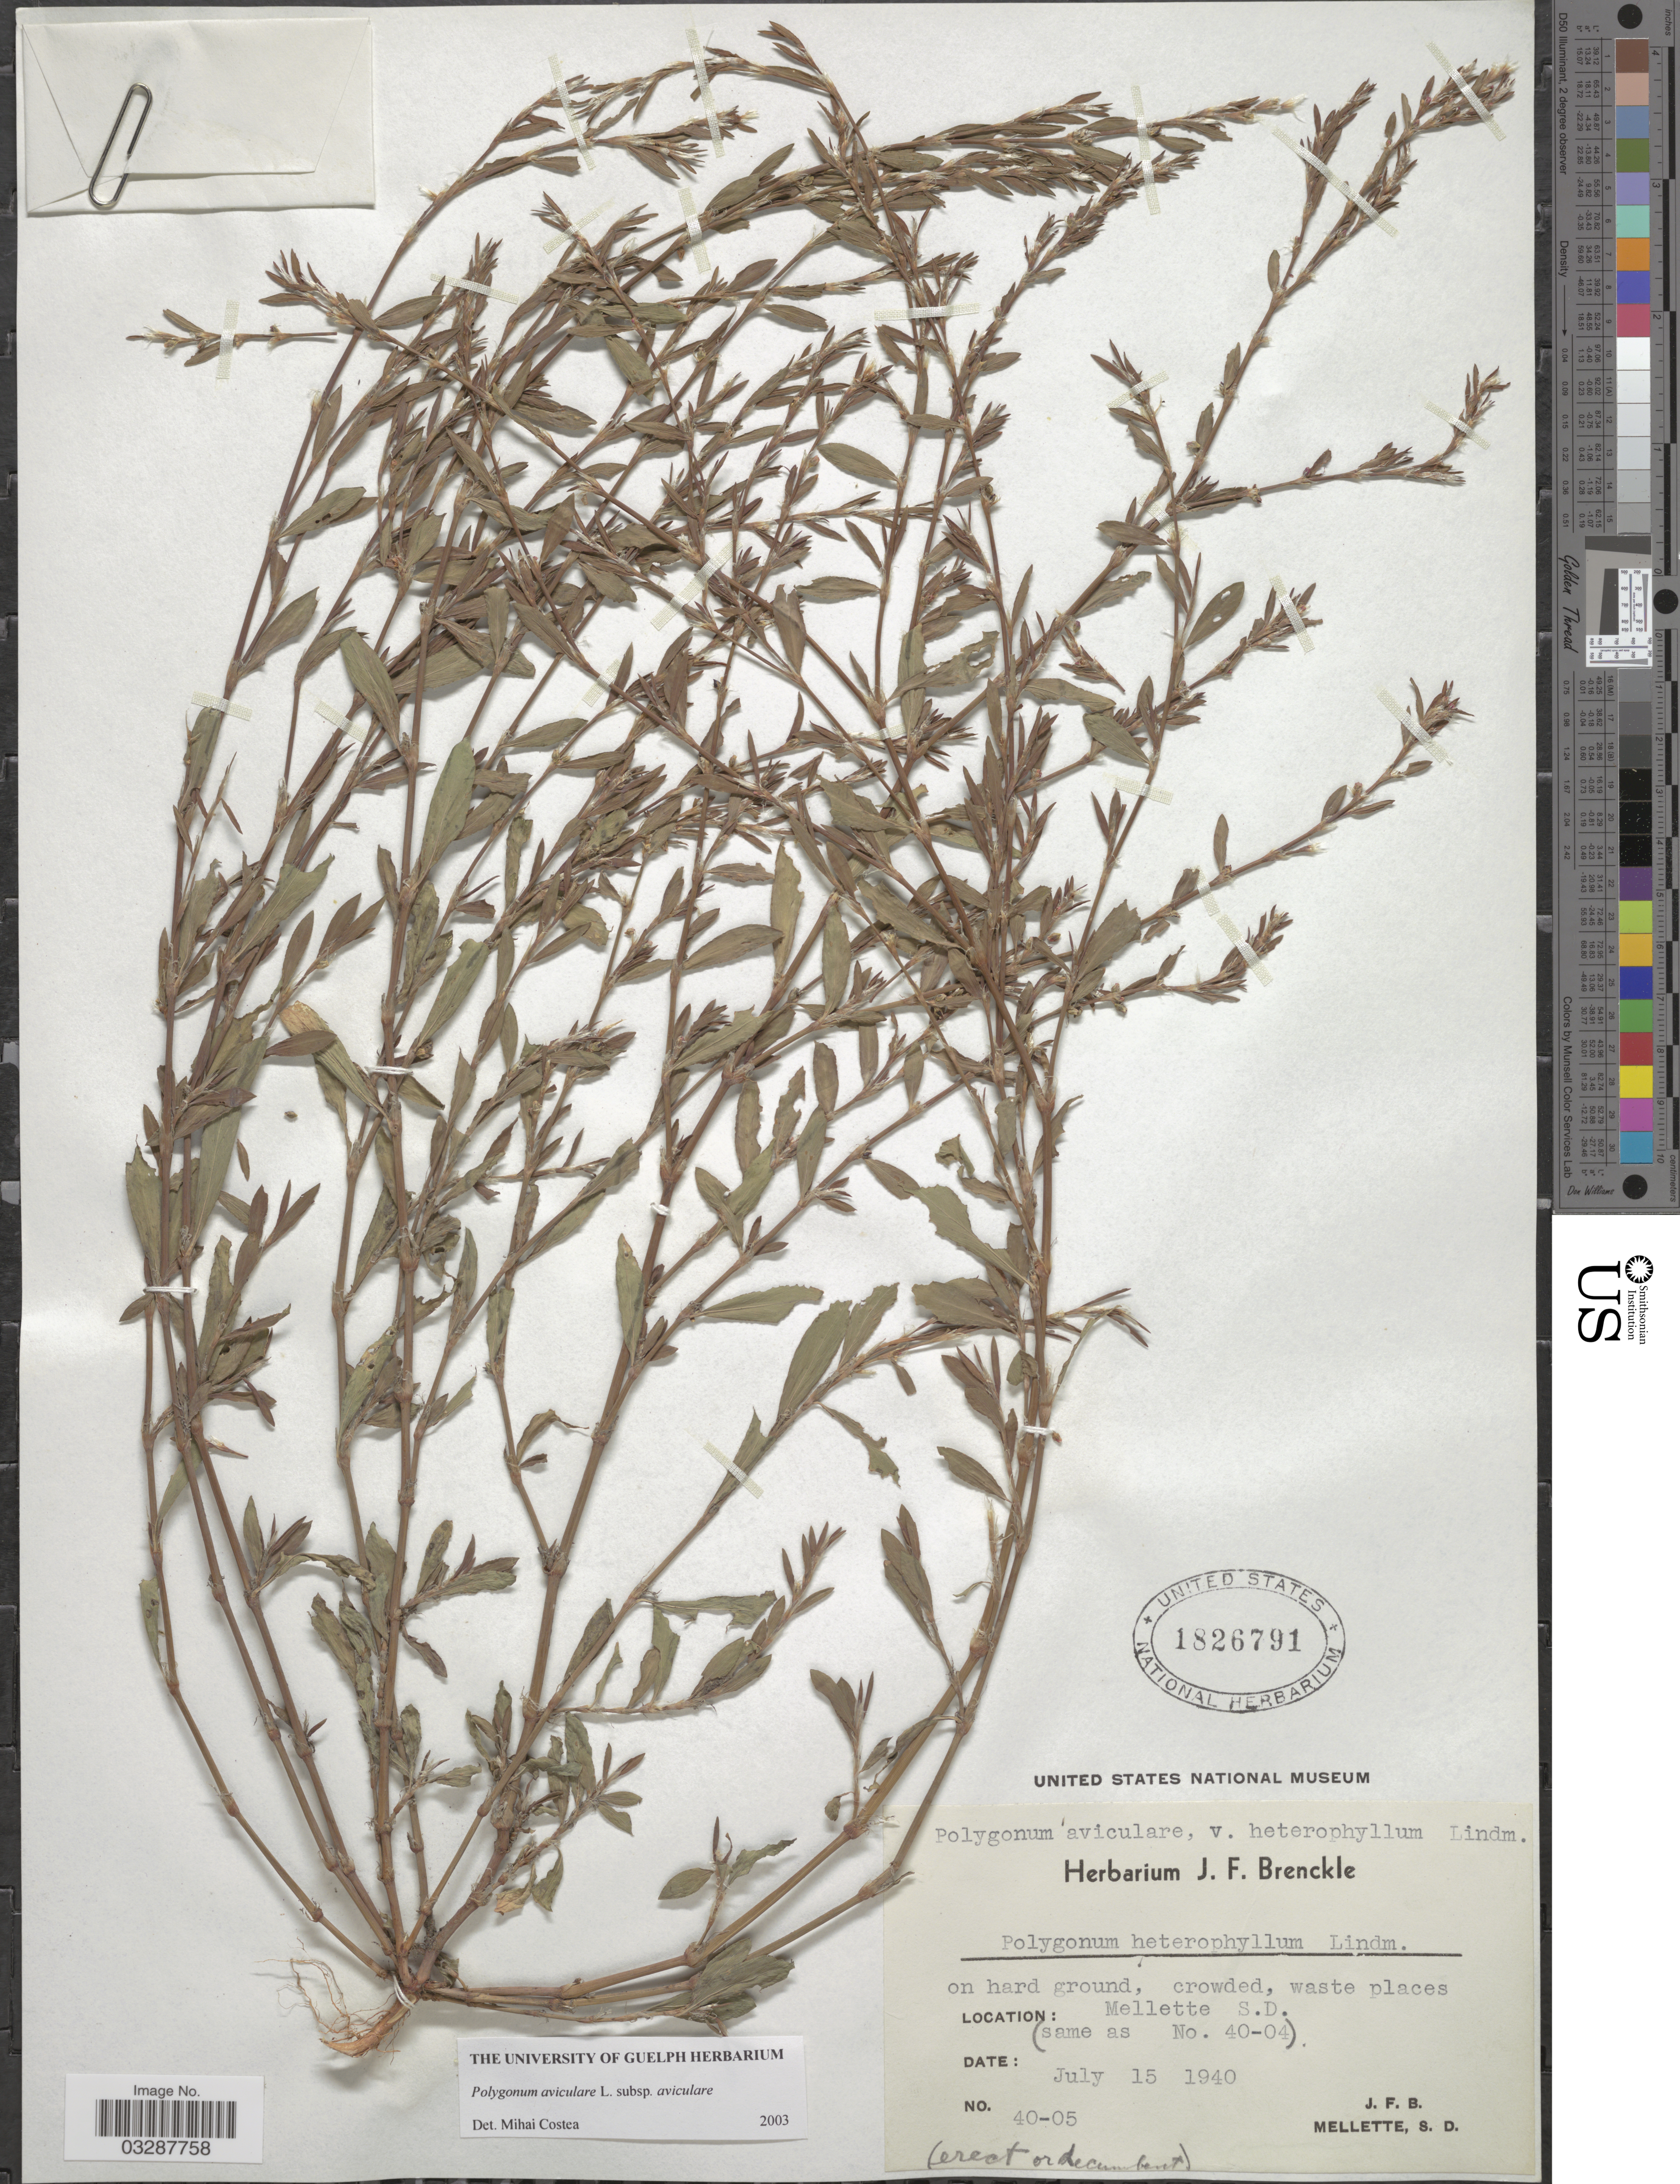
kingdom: Plantae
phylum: Tracheophyta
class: Magnoliopsida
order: Caryophyllales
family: Polygonaceae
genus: Polygonum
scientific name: Polygonum aviculare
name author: L.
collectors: J. Brenckle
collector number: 40-05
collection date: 1940-07-15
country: United States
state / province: South Dakota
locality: On hard ground, crowded, waste places Mellette.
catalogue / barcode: US 1826791